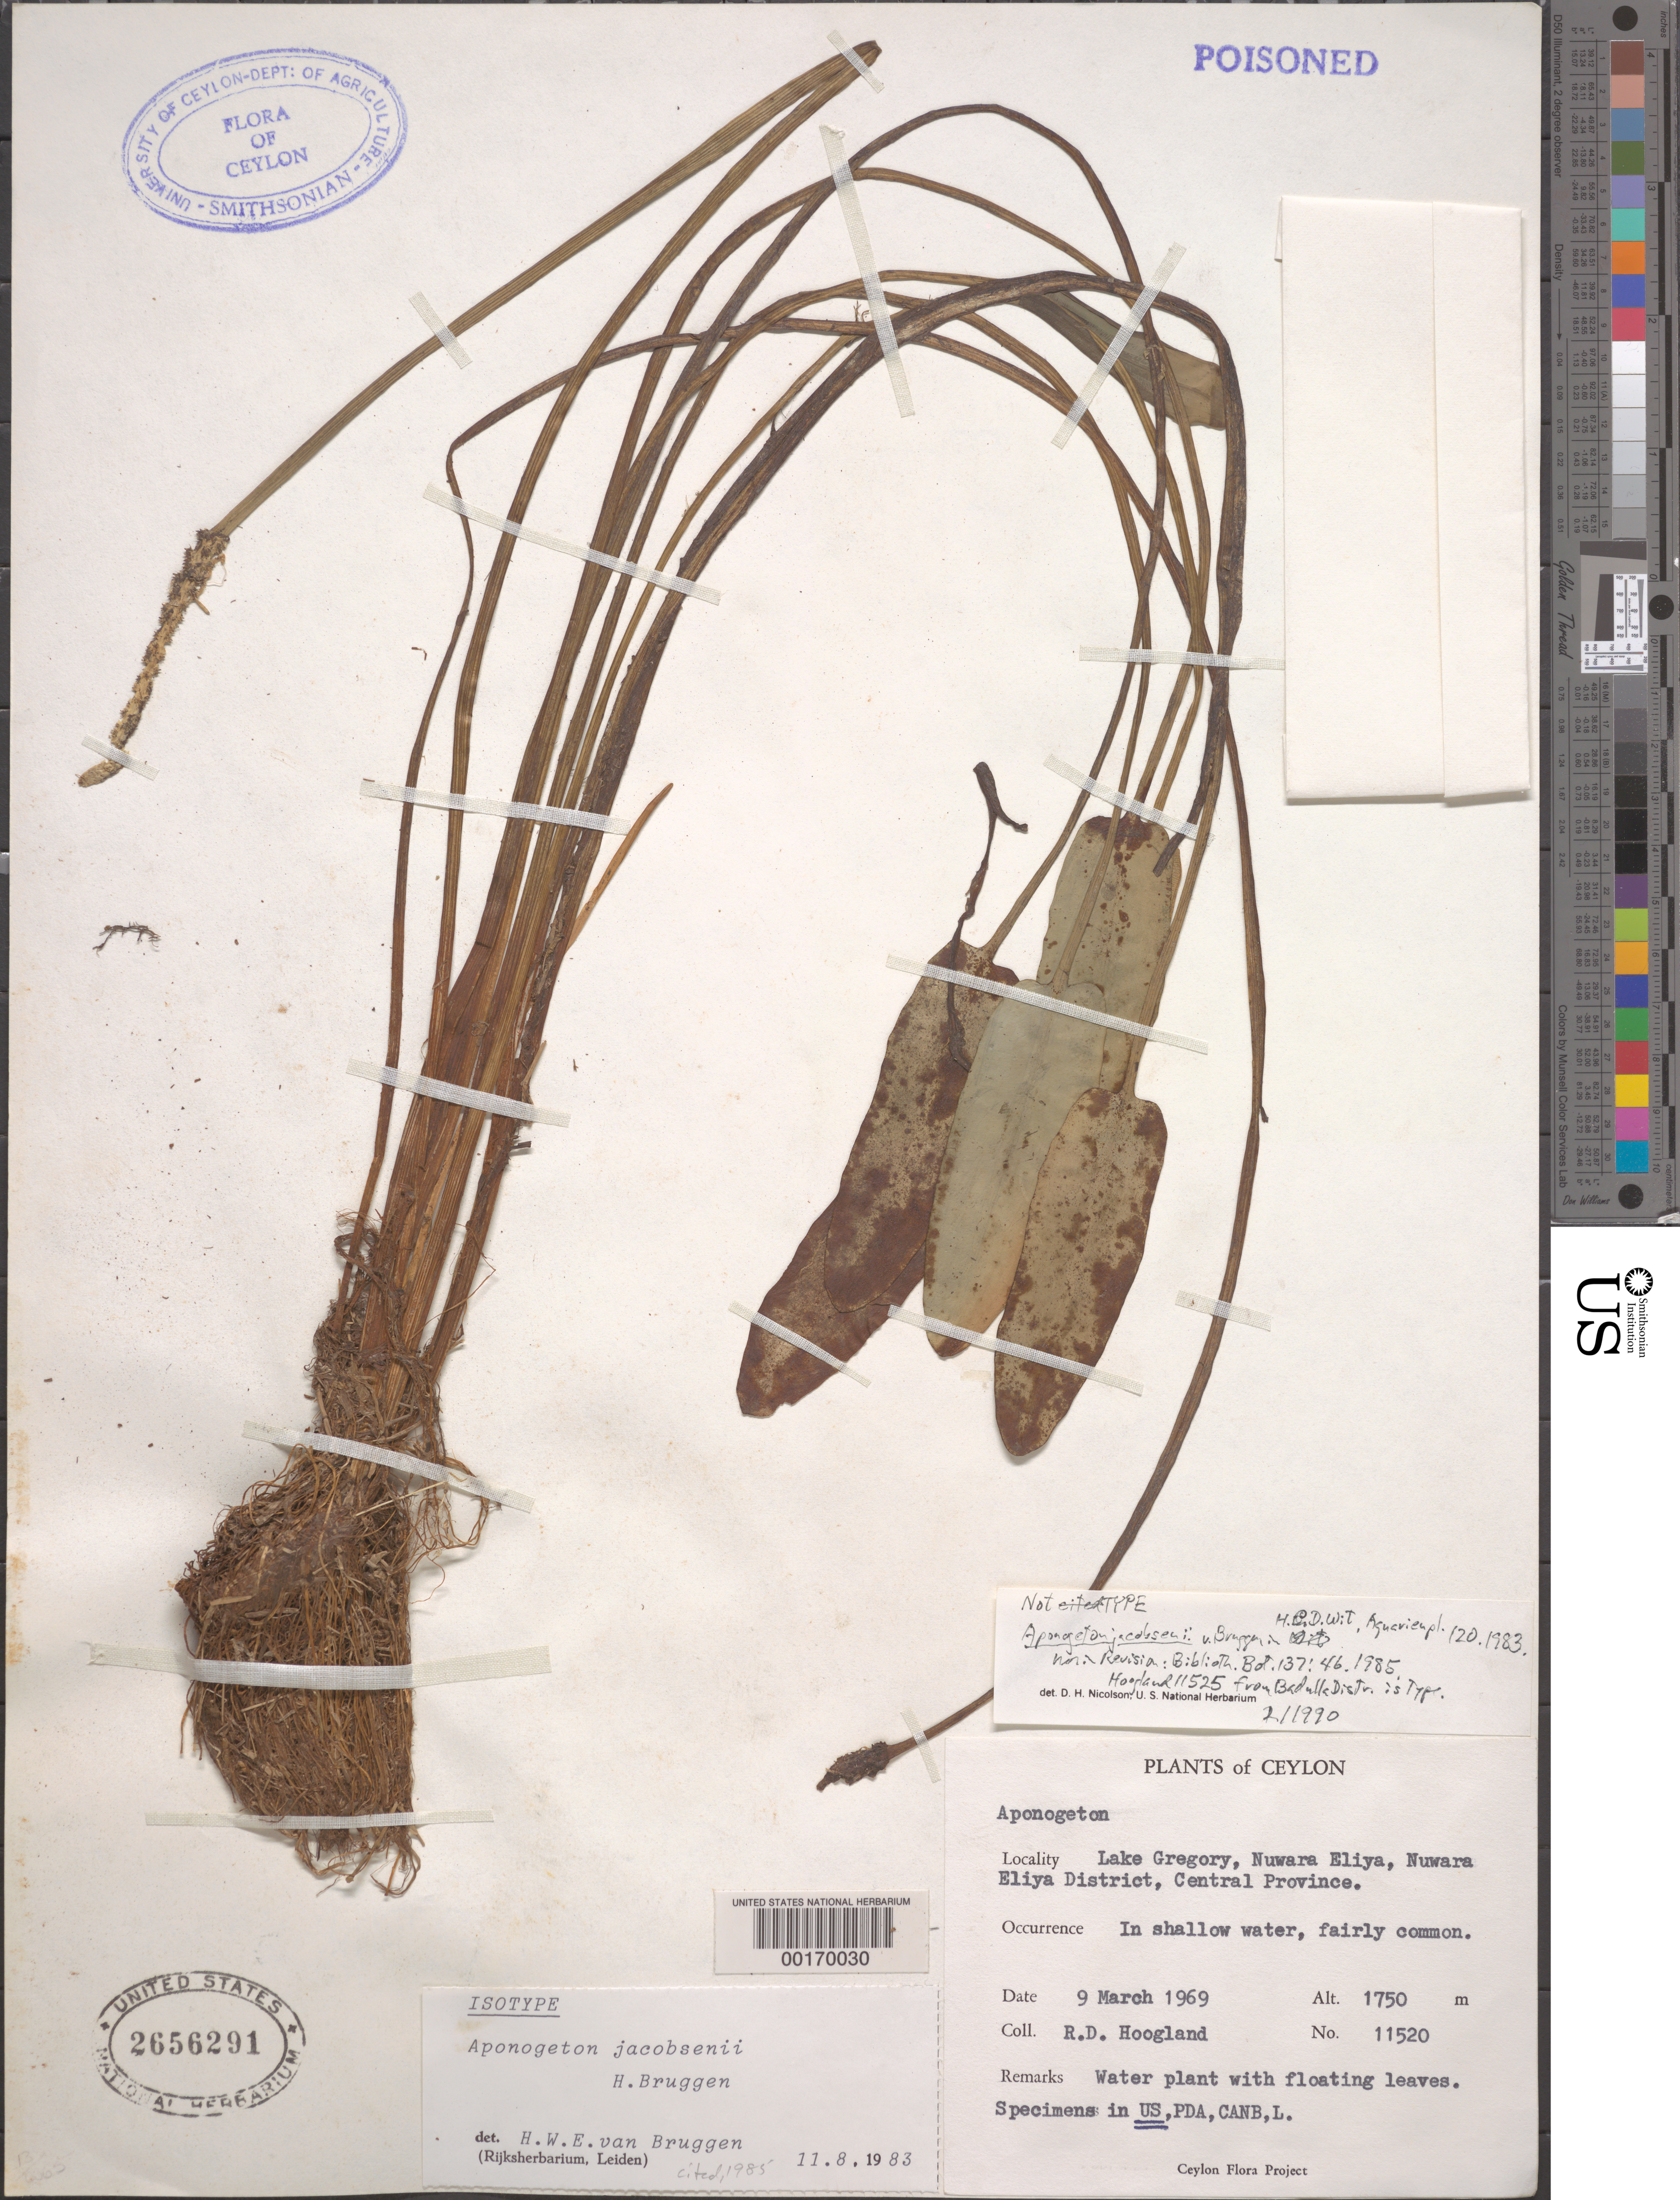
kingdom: Plantae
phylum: Tracheophyta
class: Liliopsida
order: Alismatales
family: Aponogetonaceae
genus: Aponogeton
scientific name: Aponogeton jacobsenii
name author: van Bruggen in de Wit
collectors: R. D. Hoogland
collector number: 11520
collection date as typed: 09 Mar 1969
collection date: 1969-03-09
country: Sri Lanka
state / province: Central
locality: Lake Gregory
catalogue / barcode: US 2656291